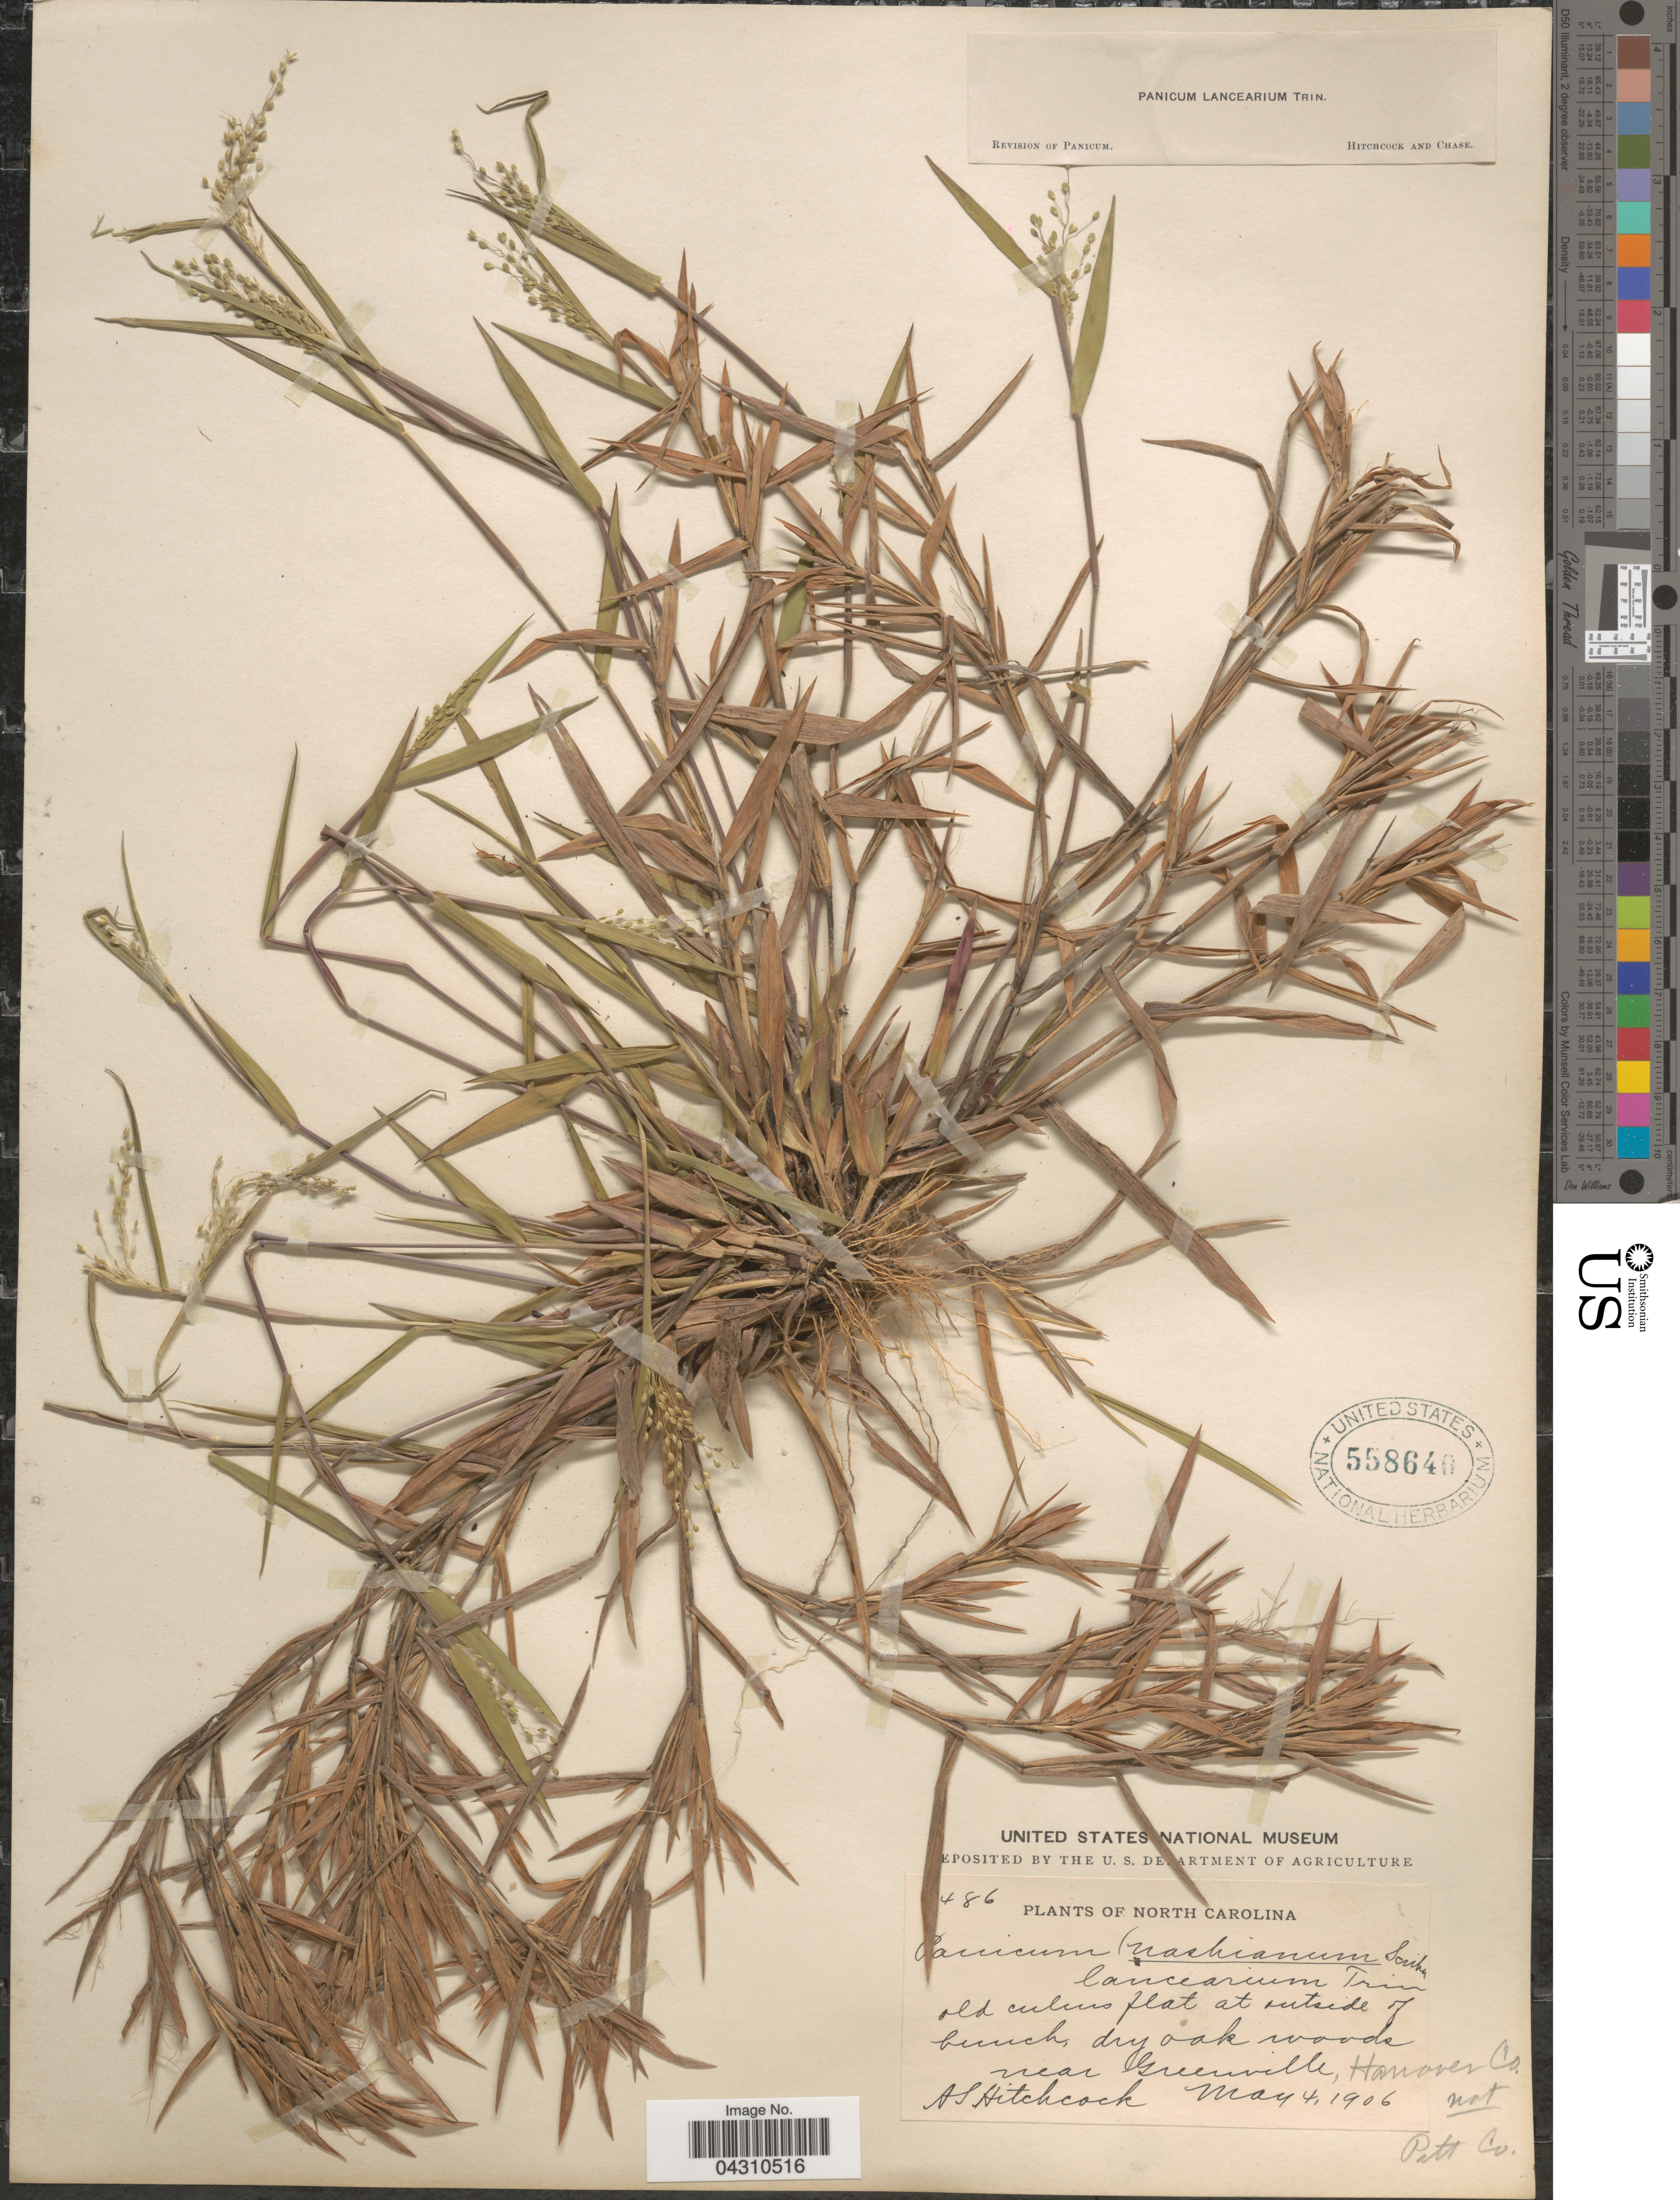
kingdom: Plantae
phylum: Tracheophyta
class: Liliopsida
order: Poales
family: Poaceae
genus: Dichanthelium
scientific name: Dichanthelium portoricense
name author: (Desv. ex Ham.) B.F. Hansen & Wunderlin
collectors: A. S. Hitchcock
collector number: !486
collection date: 1906-05-04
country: United States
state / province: North Carolina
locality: Near Greenville, Hanover Co.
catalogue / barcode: US 558640